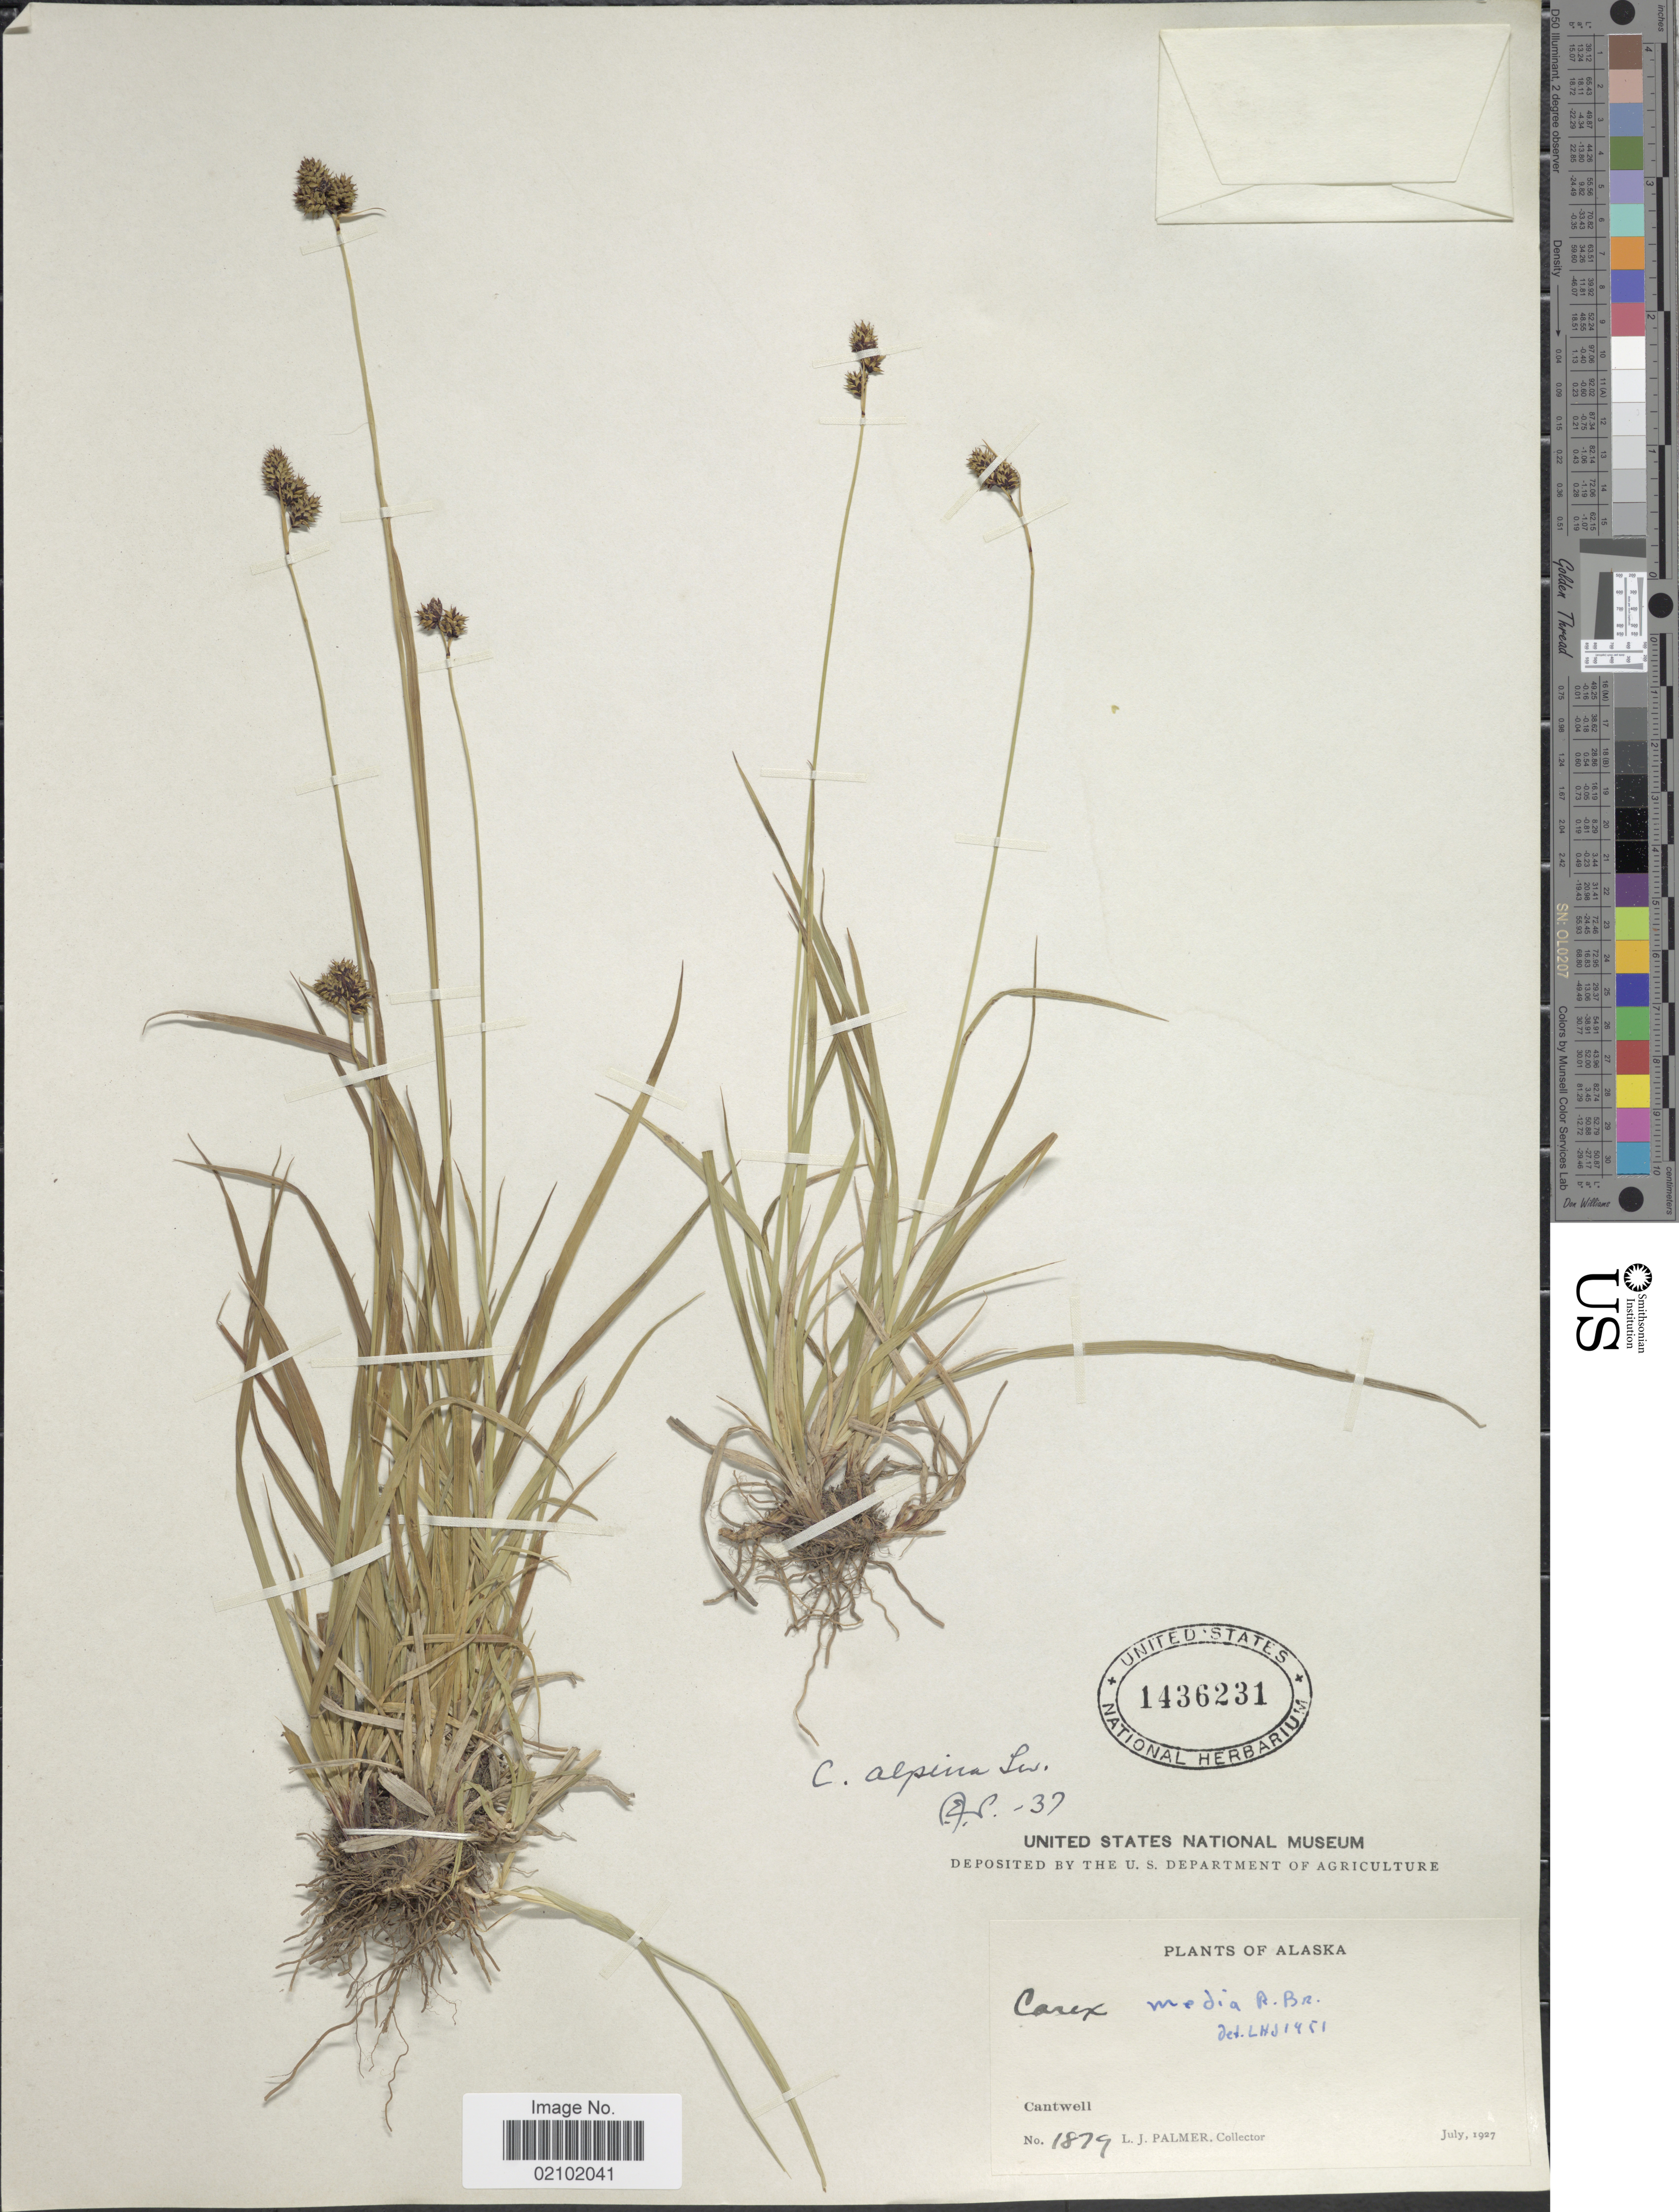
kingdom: Plantae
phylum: Tracheophyta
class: Liliopsida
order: Poales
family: Cyperaceae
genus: Carex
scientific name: Carex media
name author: R. Br.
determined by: J., L. H.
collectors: L. J. Palmer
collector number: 1879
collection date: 1927-07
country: United States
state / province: Alaska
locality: Cantwell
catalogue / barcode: US 1436231